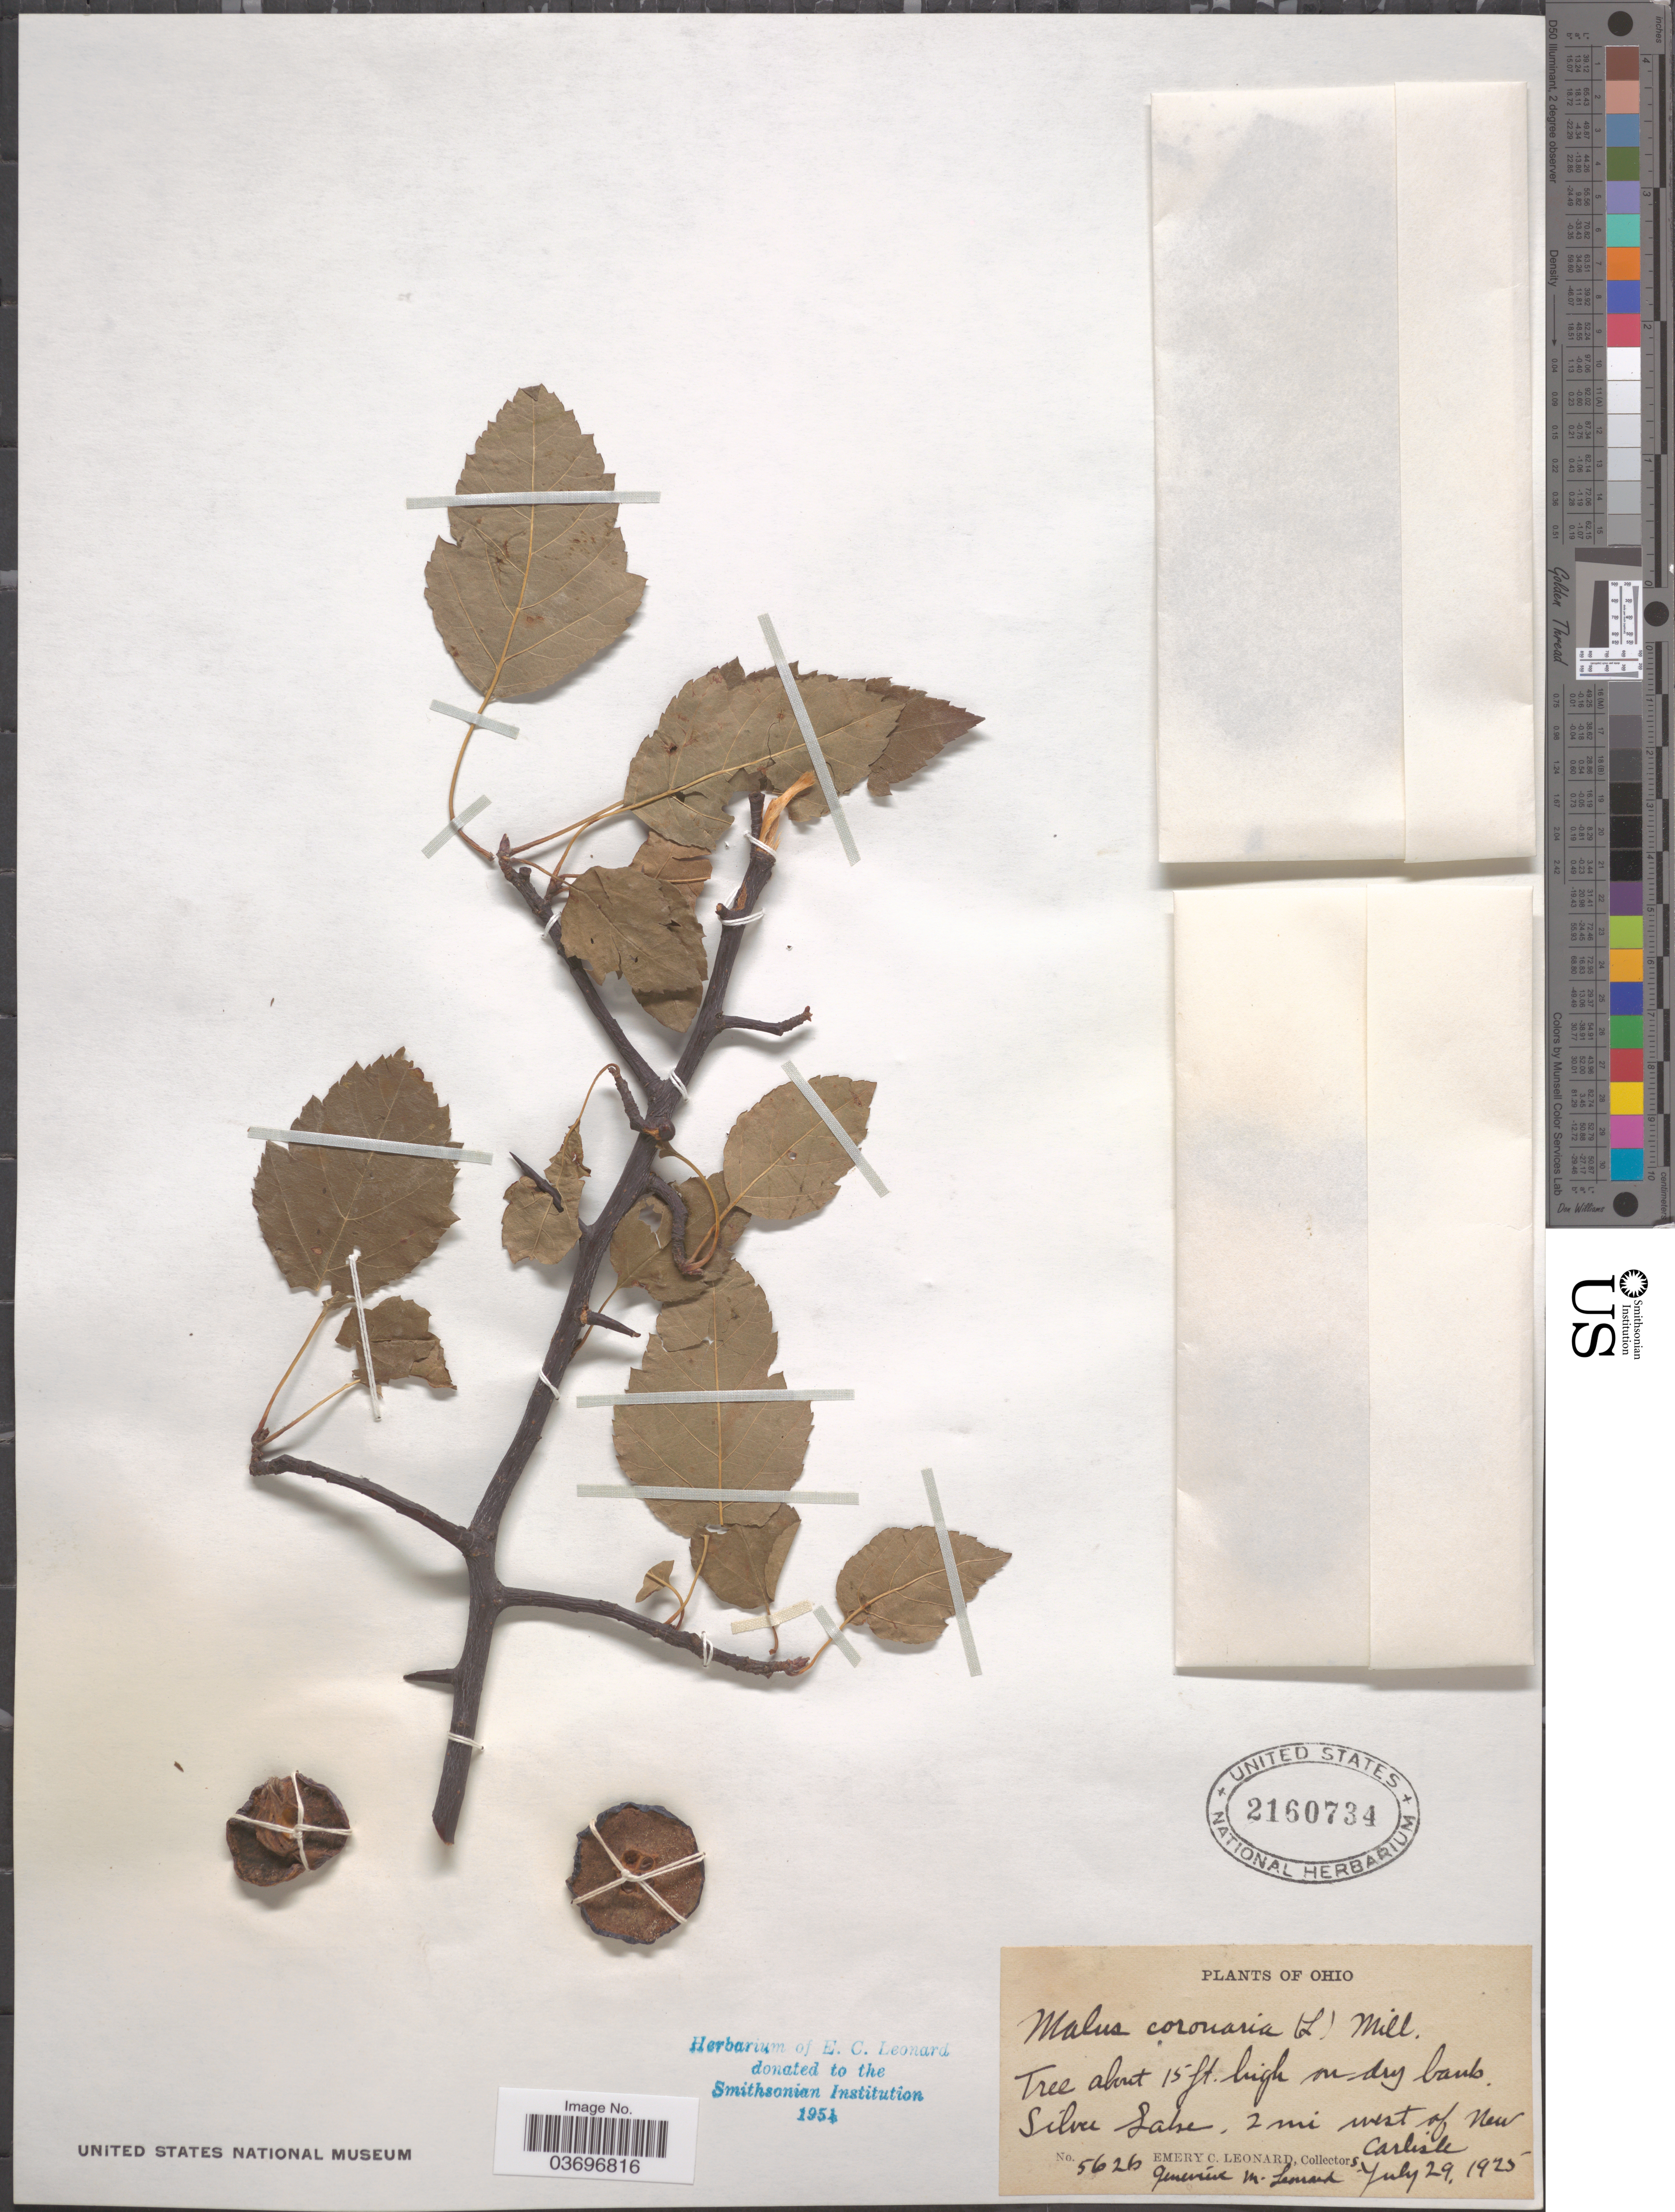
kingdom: Plantae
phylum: Tracheophyta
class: Magnoliopsida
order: Rosales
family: Rosaceae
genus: Malus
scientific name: Malus coronaria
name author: (L.) Mill.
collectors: E. C. Leonard & G. M. Leonard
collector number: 5626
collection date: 1925-07-29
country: United States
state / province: Ohio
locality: Silver Lake, 2 mi. west of New Carlisle.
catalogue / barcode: US 2160734